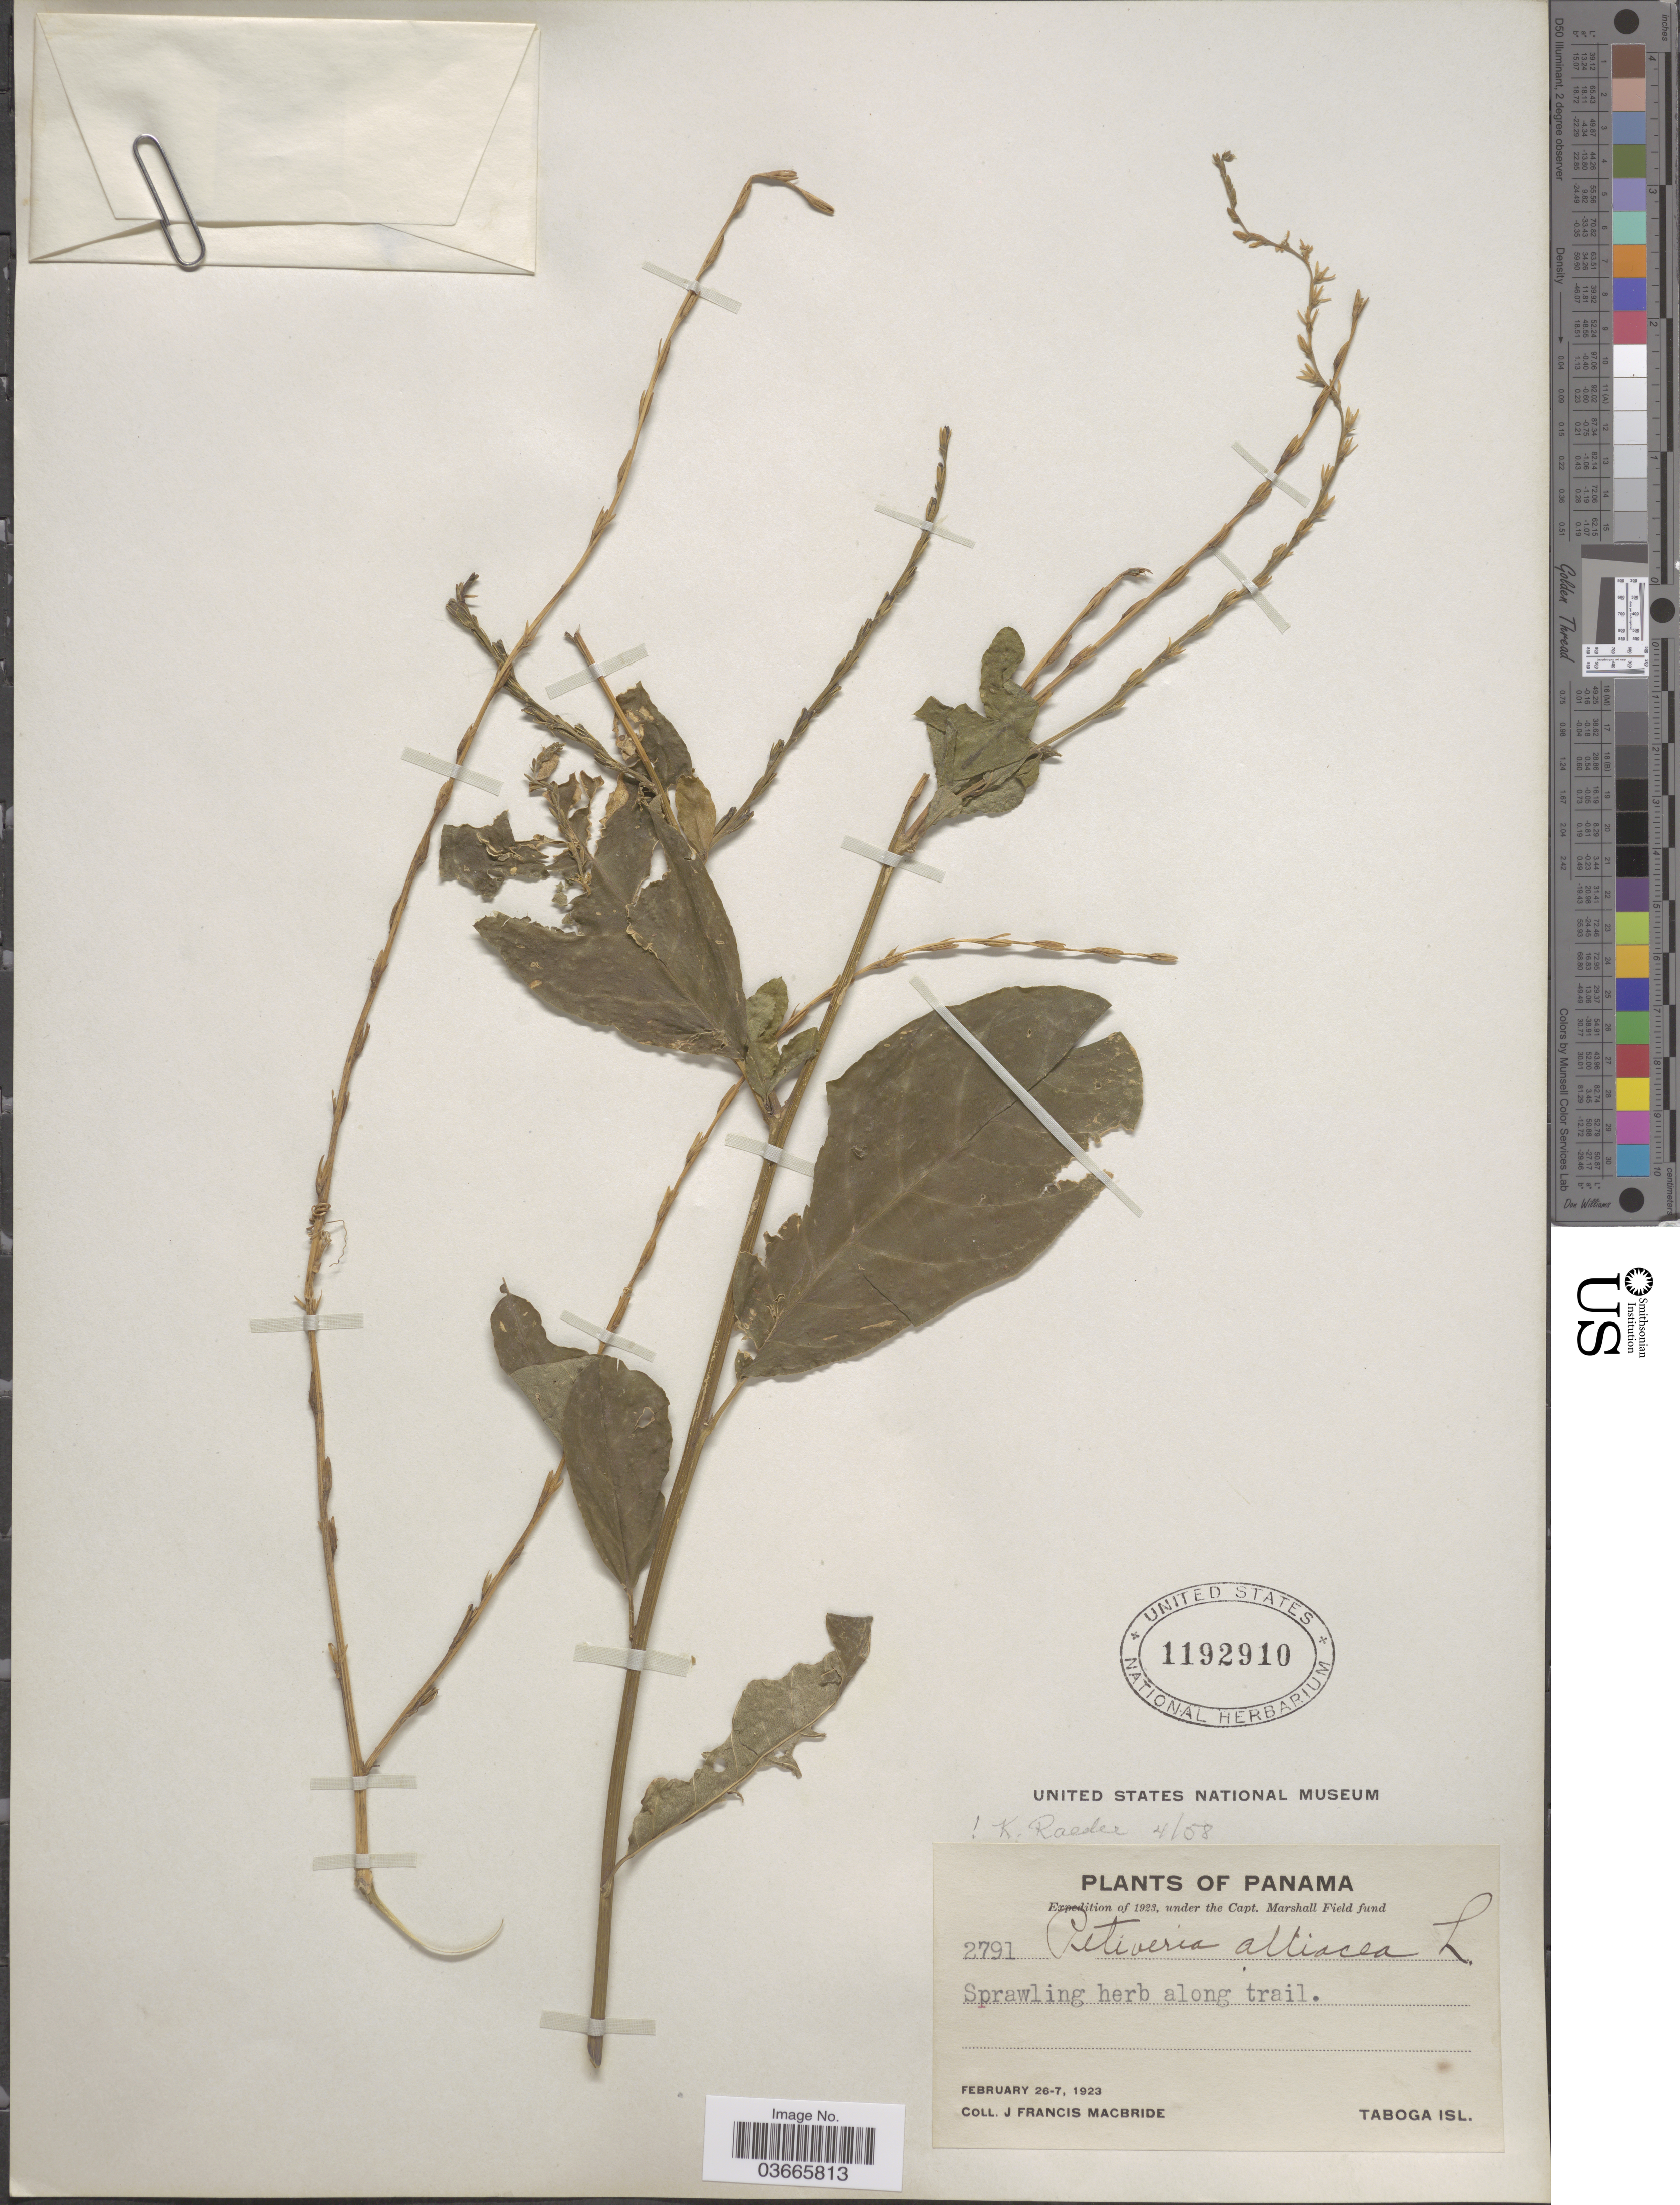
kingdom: Plantae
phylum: Tracheophyta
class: Magnoliopsida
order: Caryophyllales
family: Phytolaccaceae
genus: Petiveria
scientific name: Petiveria alliacea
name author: L.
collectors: J. F. Macbride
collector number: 2791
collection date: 1923-02-07/1923-02-26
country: Panama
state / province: Panamá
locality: Taboga Isl.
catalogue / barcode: US 1192910